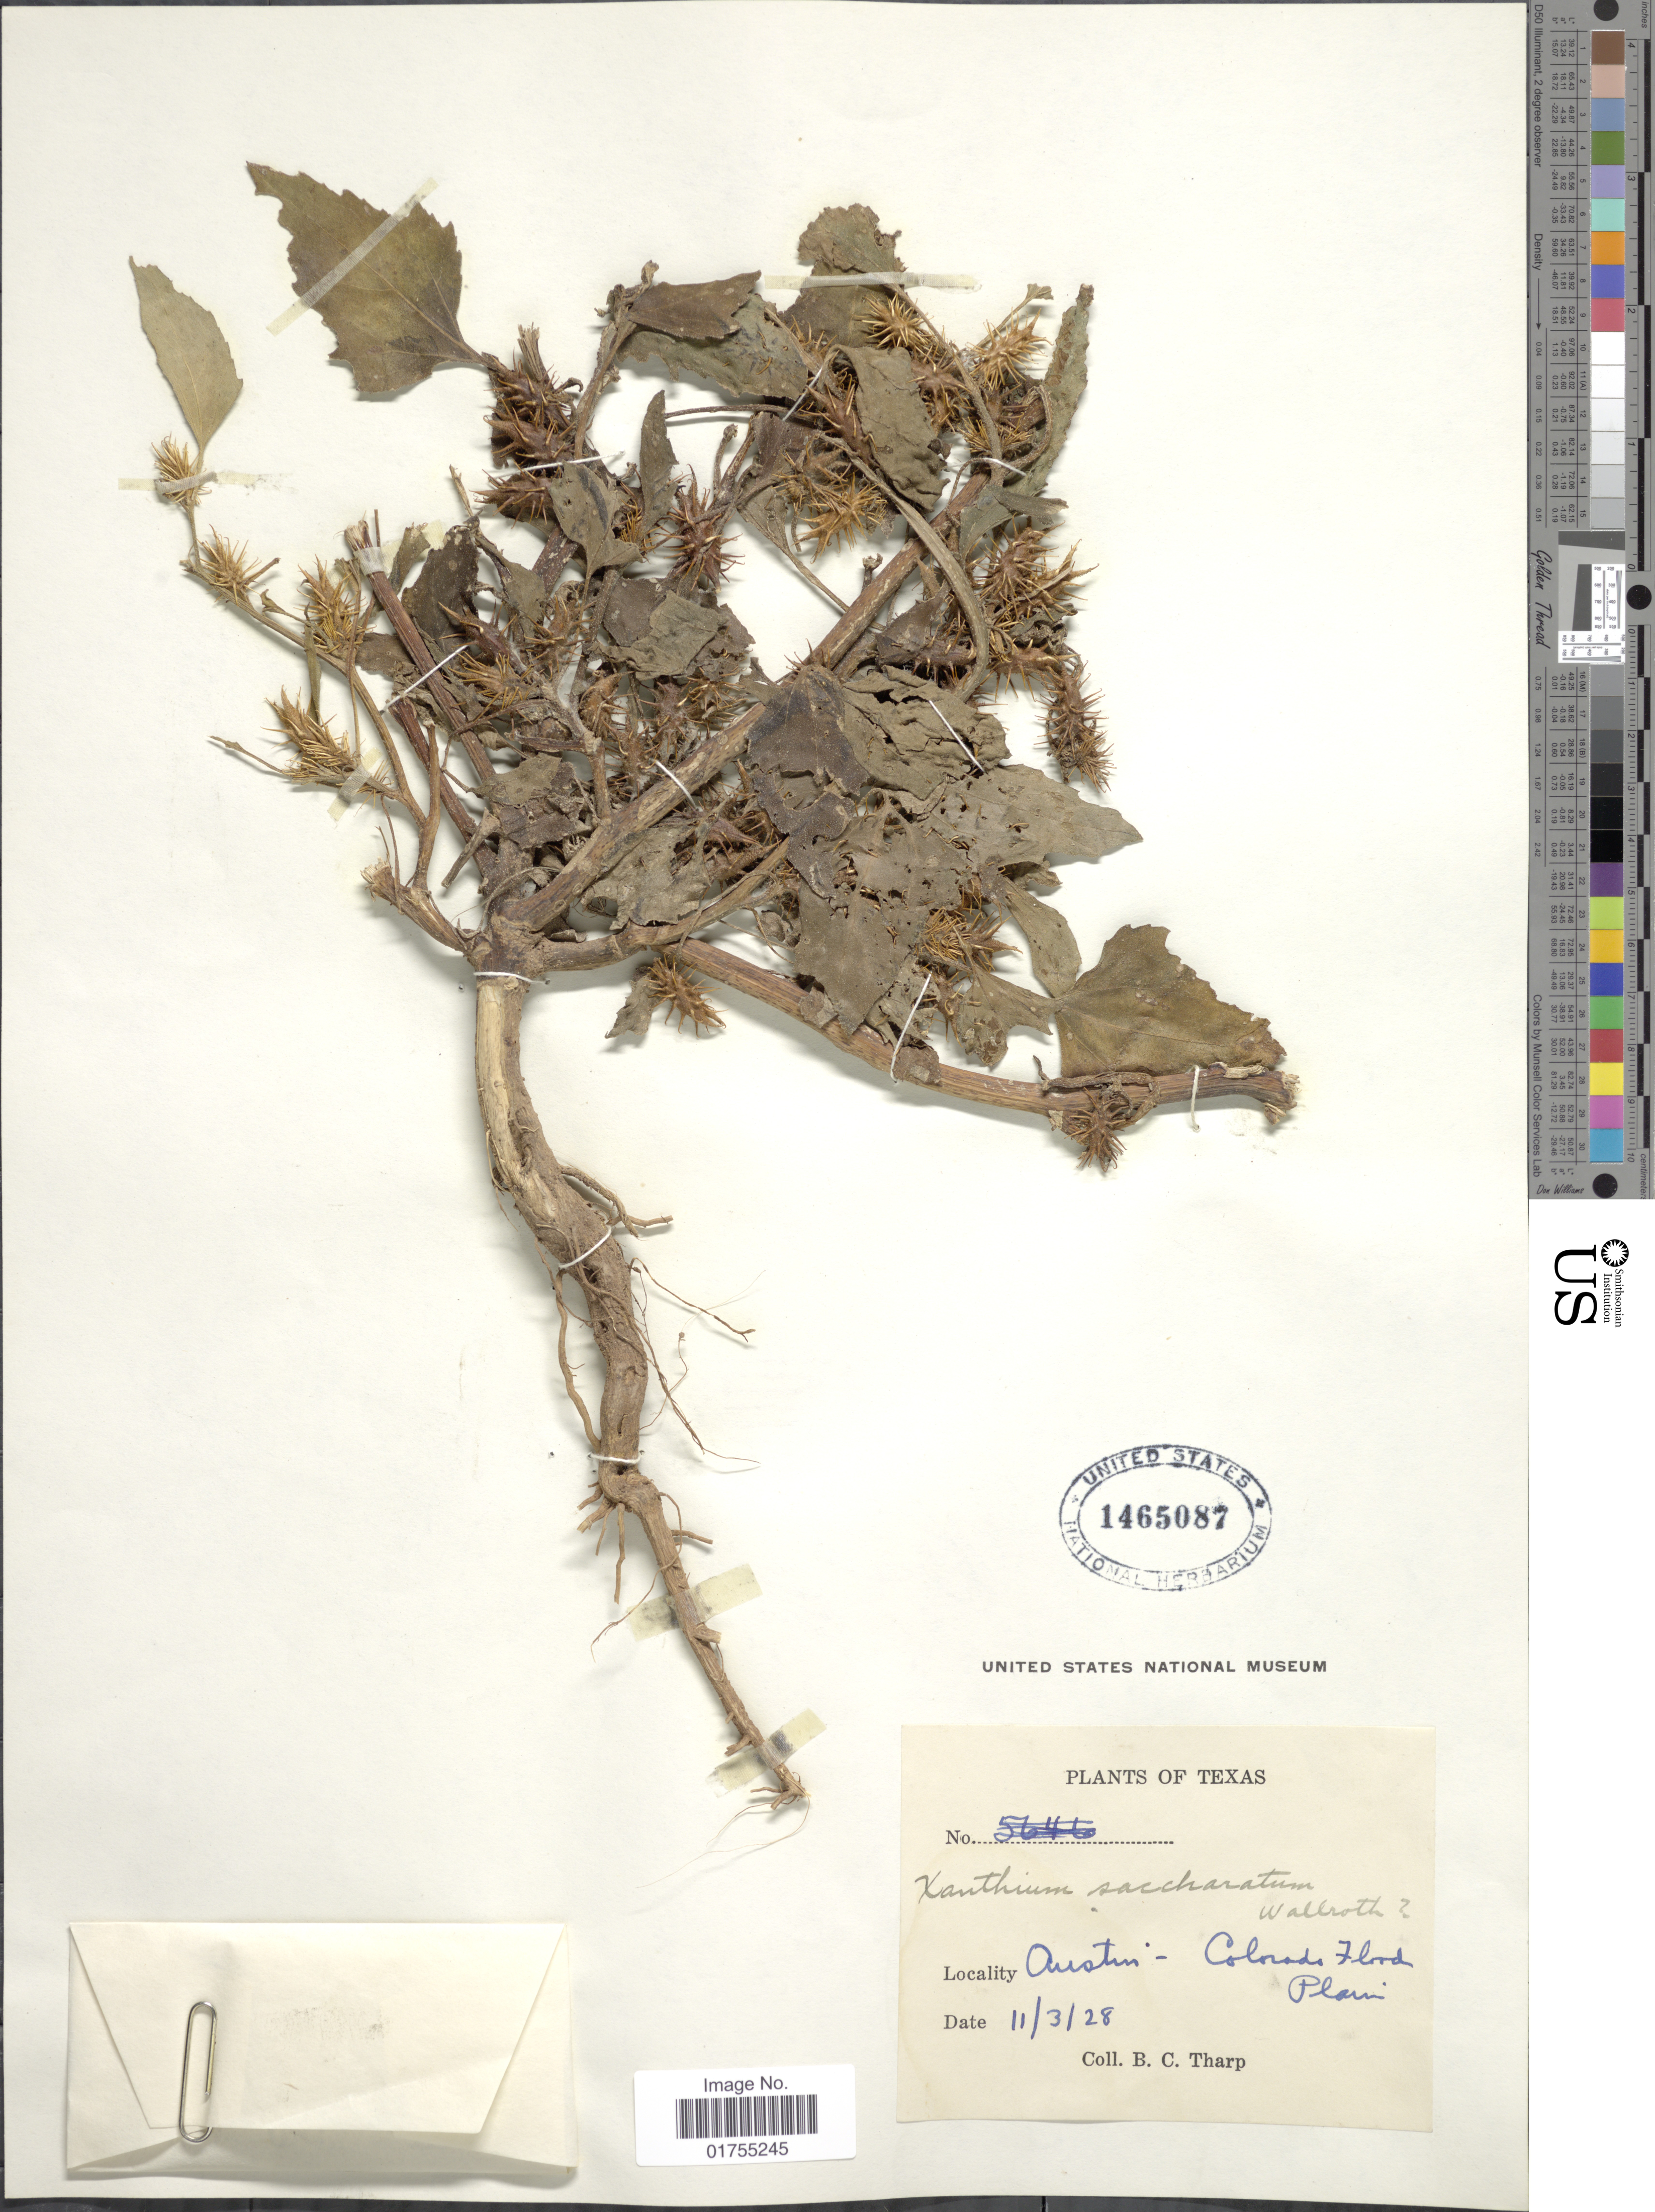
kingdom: Plantae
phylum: Tracheophyta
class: Magnoliopsida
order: Asterales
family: Asteraceae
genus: Xanthium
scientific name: Xanthium strumarium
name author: L.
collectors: B. C. Tharp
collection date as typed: Transcribed d/m/y: 3/11/28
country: United States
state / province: Texas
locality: Austin- Colorado Flood Plain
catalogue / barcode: US 1465087